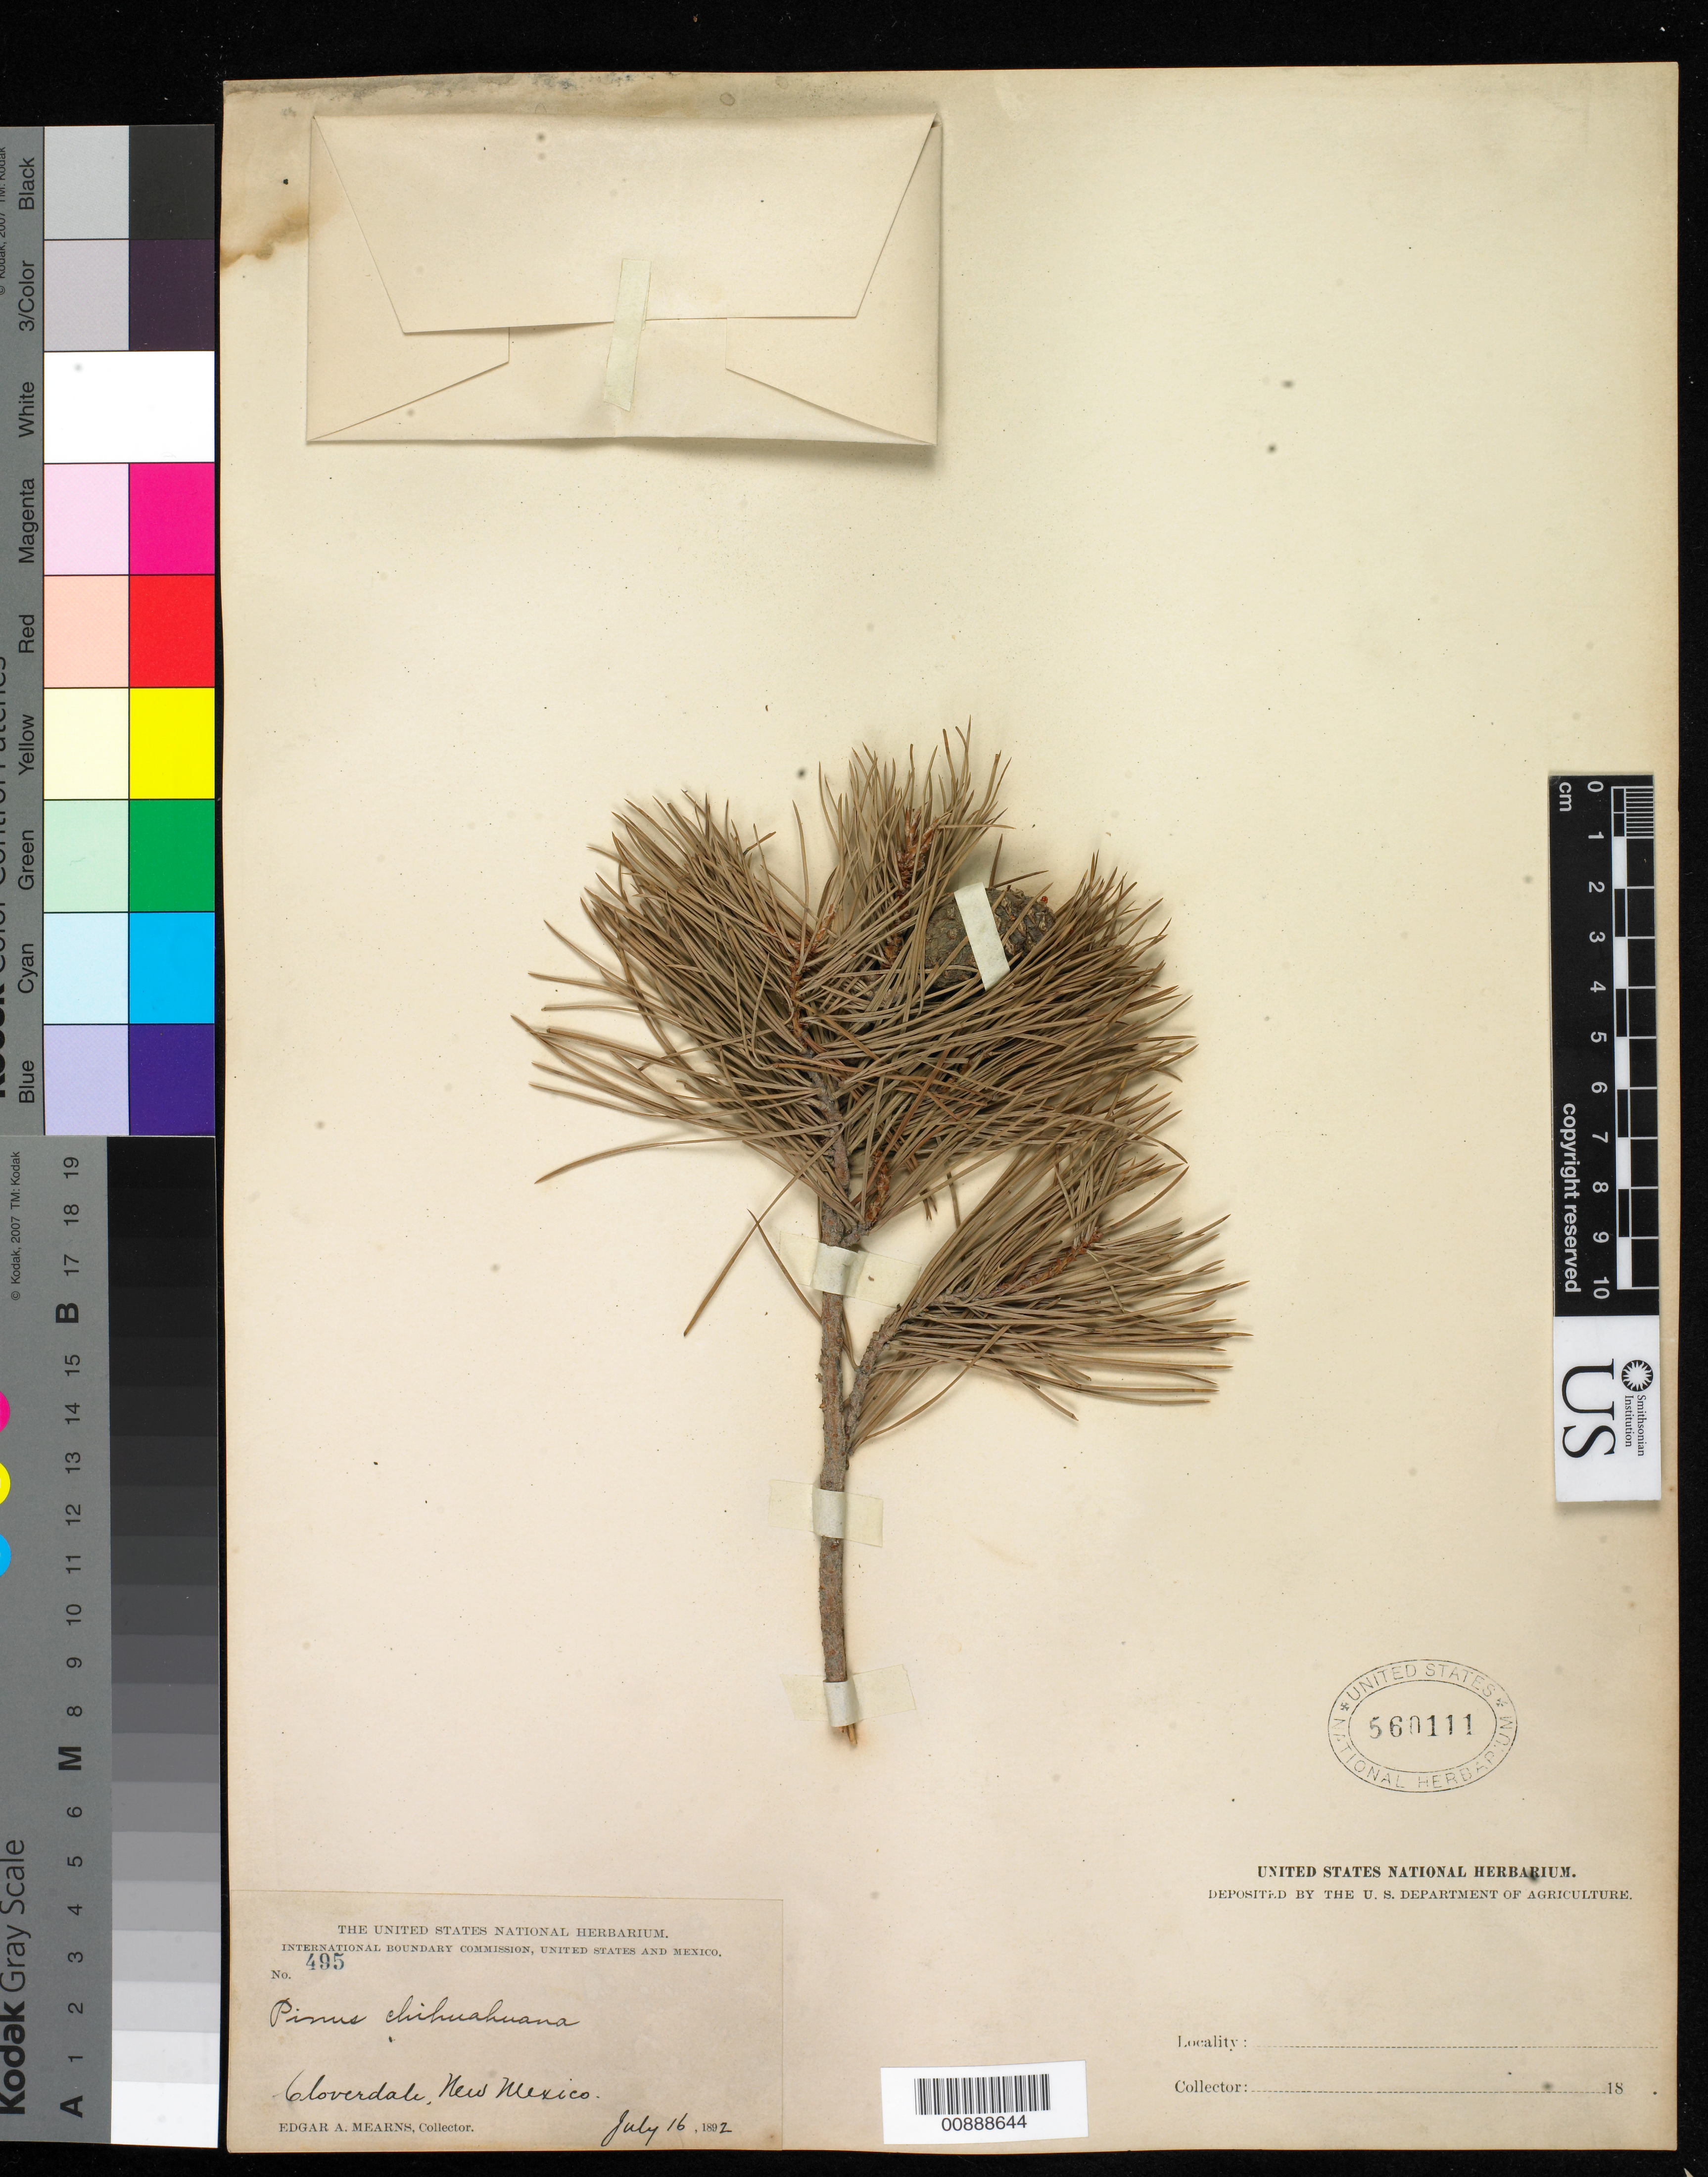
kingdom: Plantae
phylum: Tracheophyta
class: Pinopsida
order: Pinales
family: Pinaceae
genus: Pinus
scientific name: Pinus leiophylla var. chihuahuana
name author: (Engelm.) Shaw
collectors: E. A. Mearns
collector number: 495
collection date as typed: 16 Jul 1892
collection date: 1892-07-16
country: United States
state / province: New Mexico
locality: Cloverdale, New Mexico.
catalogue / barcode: US 560111